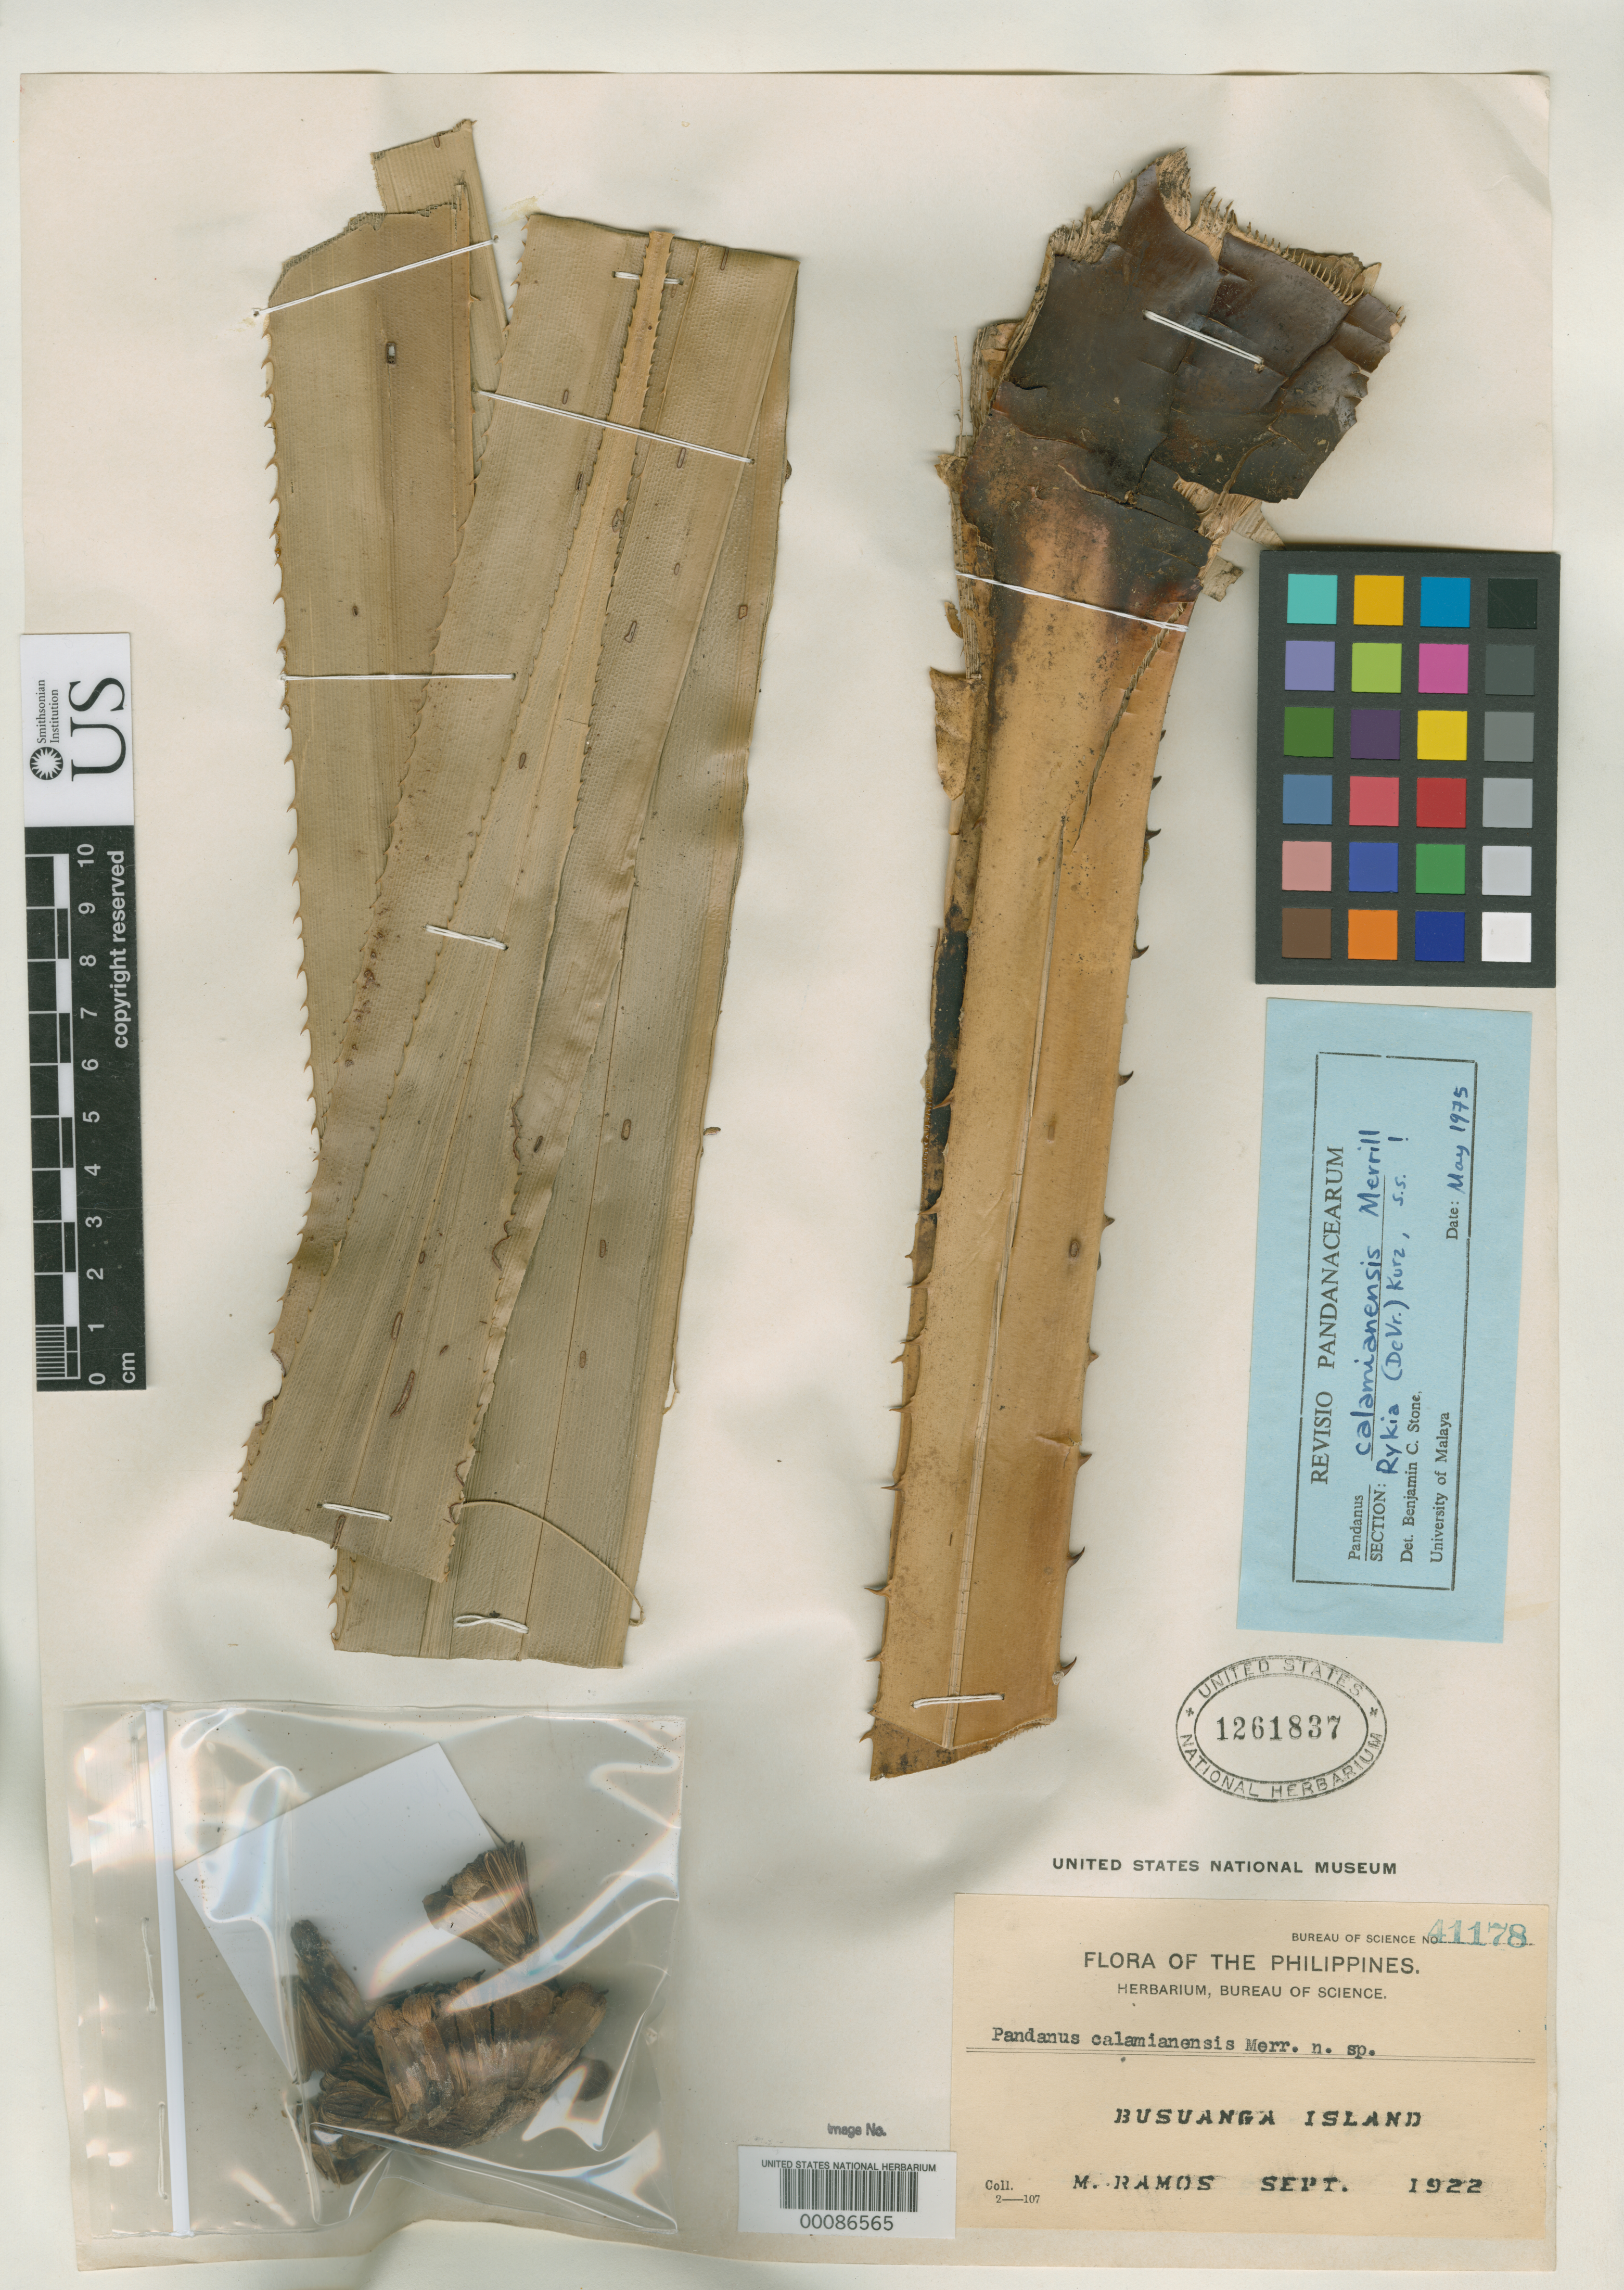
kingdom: Plantae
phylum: Tracheophyta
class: Liliopsida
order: Pandanales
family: Pandanaceae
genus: Pandanus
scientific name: Pandanus calamianensis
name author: Merr.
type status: Isotype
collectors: M. Ramos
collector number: Bur. Sci. 41178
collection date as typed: Sep 1922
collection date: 1922-09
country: Philippines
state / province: Mimaropa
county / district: Palawan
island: Busuanga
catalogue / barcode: US 1261837